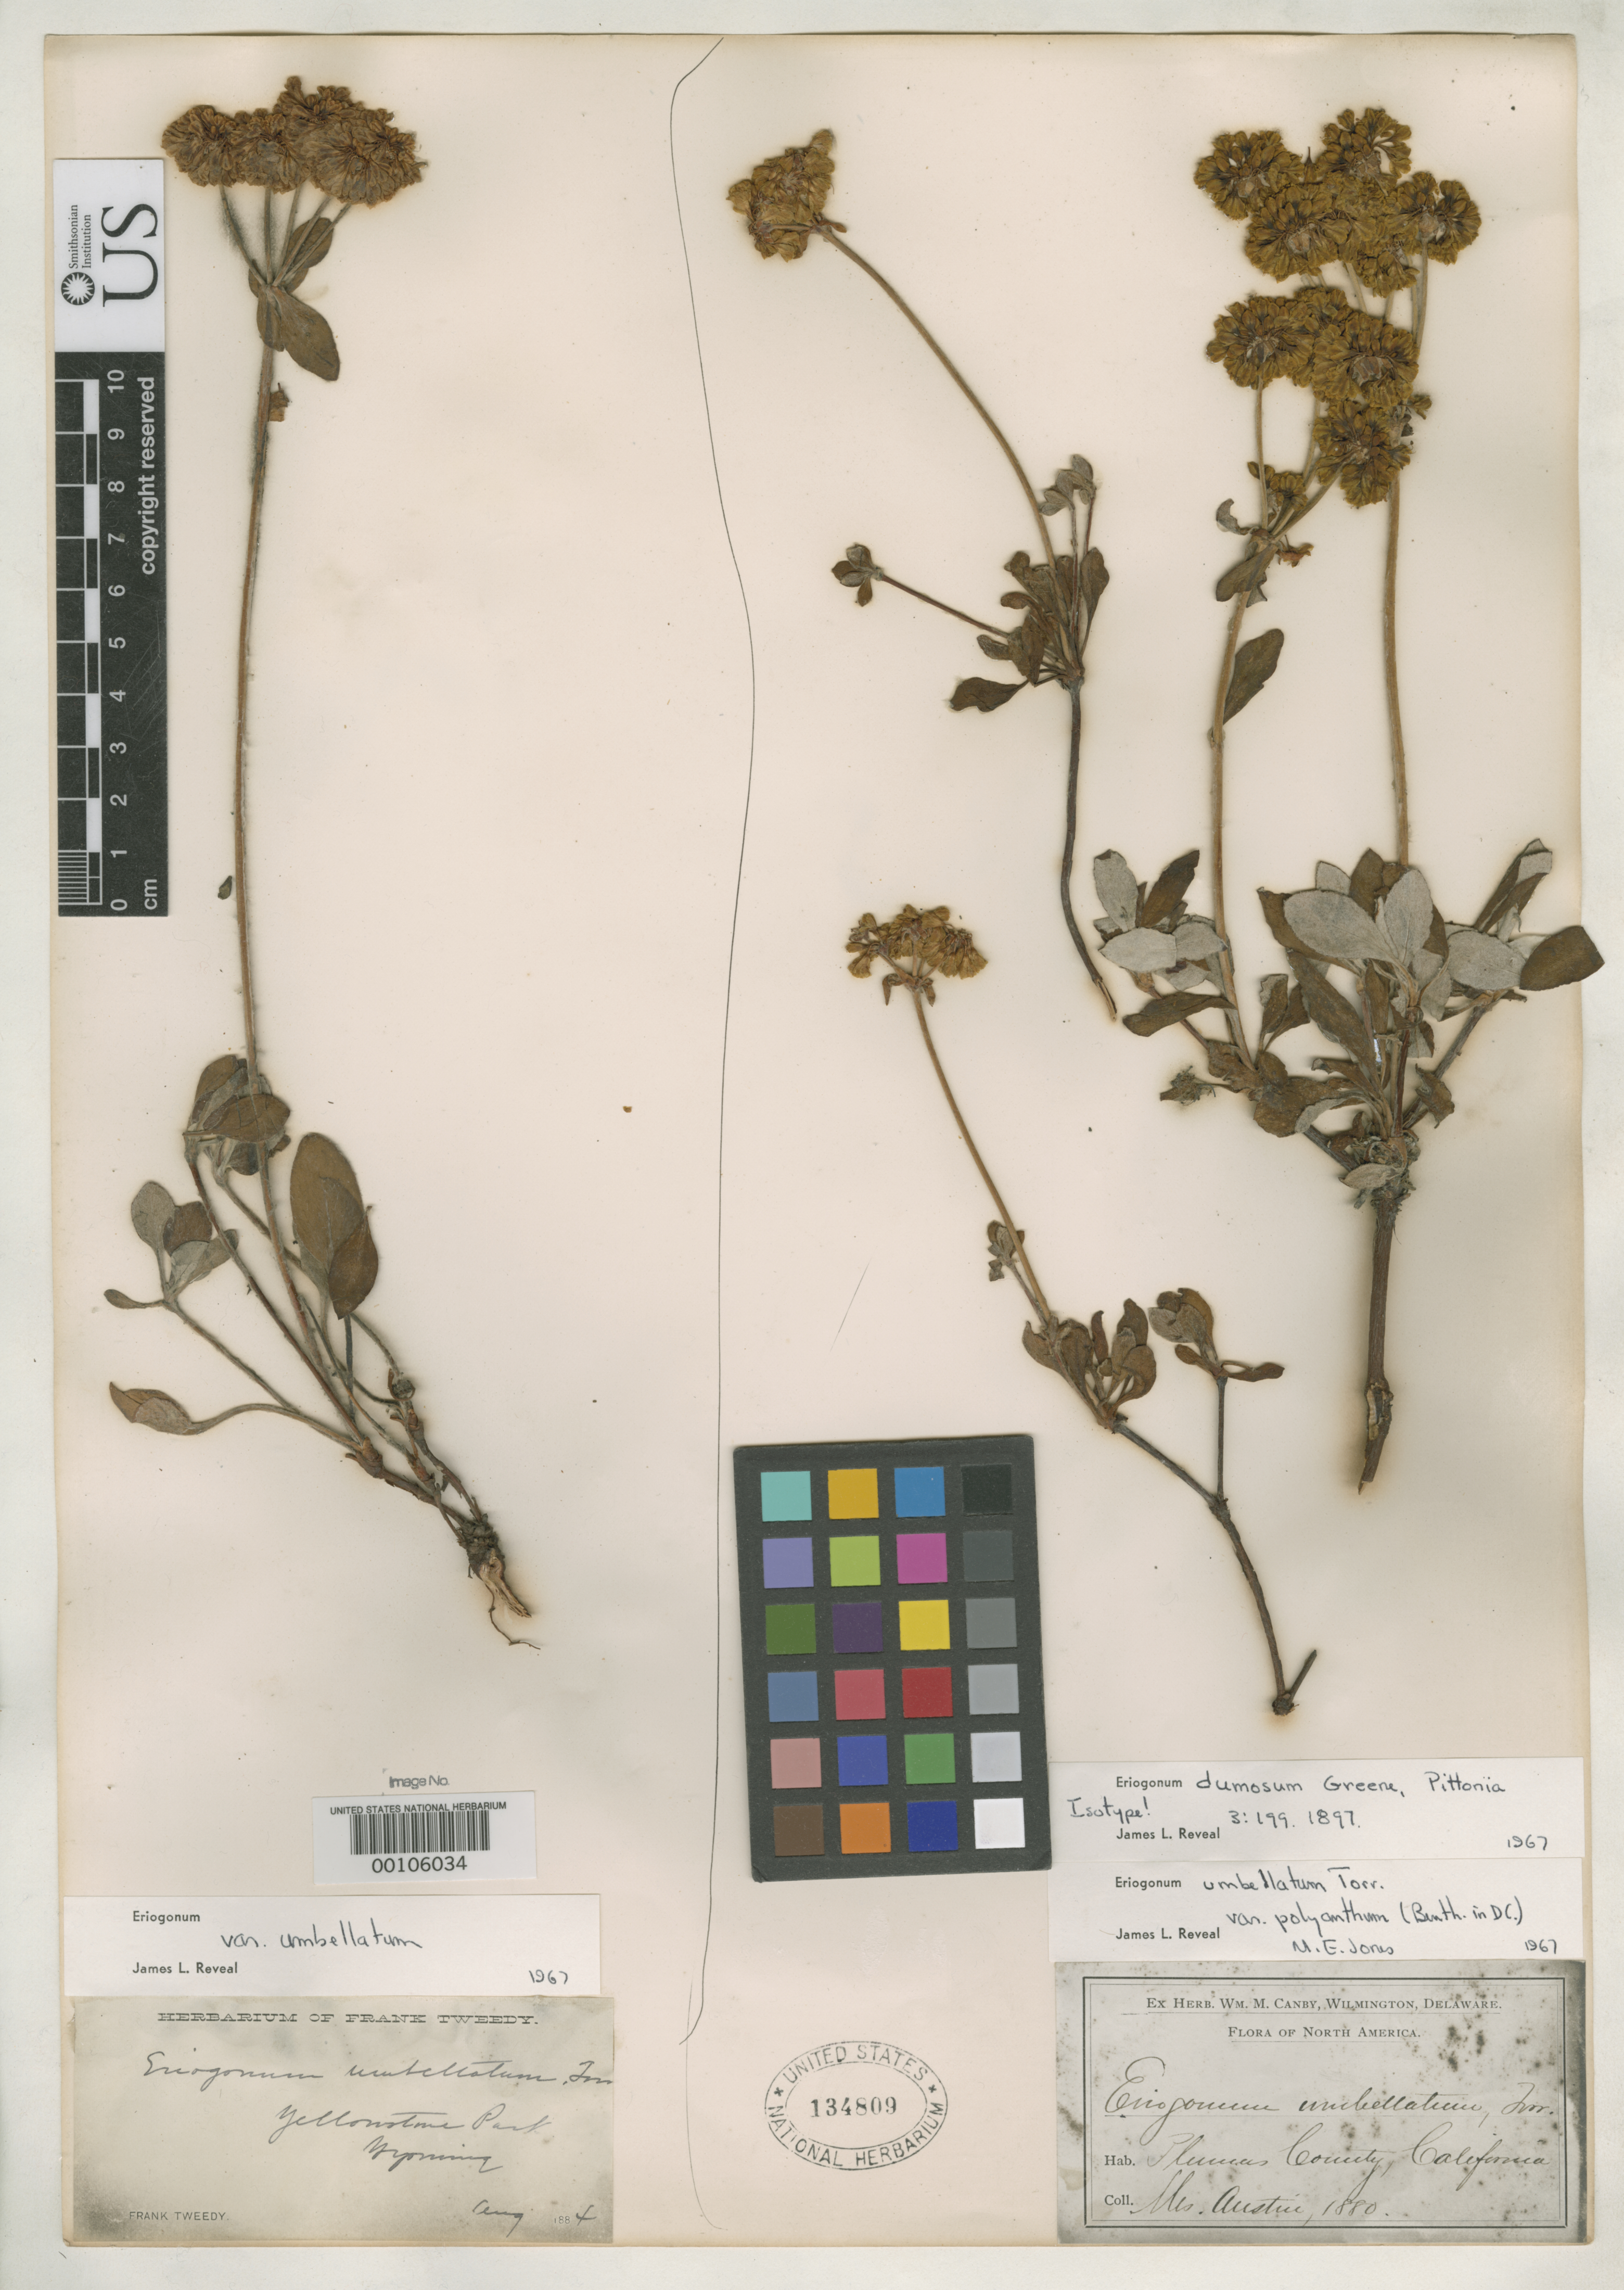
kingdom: Plantae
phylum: Tracheophyta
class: Magnoliopsida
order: Caryophyllales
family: Polygonaceae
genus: Eriogonum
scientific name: Eriogonum dumosum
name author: Greene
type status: Isotype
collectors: R. Austin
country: United States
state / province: California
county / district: Plumas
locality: American Valley.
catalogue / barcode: US 134809